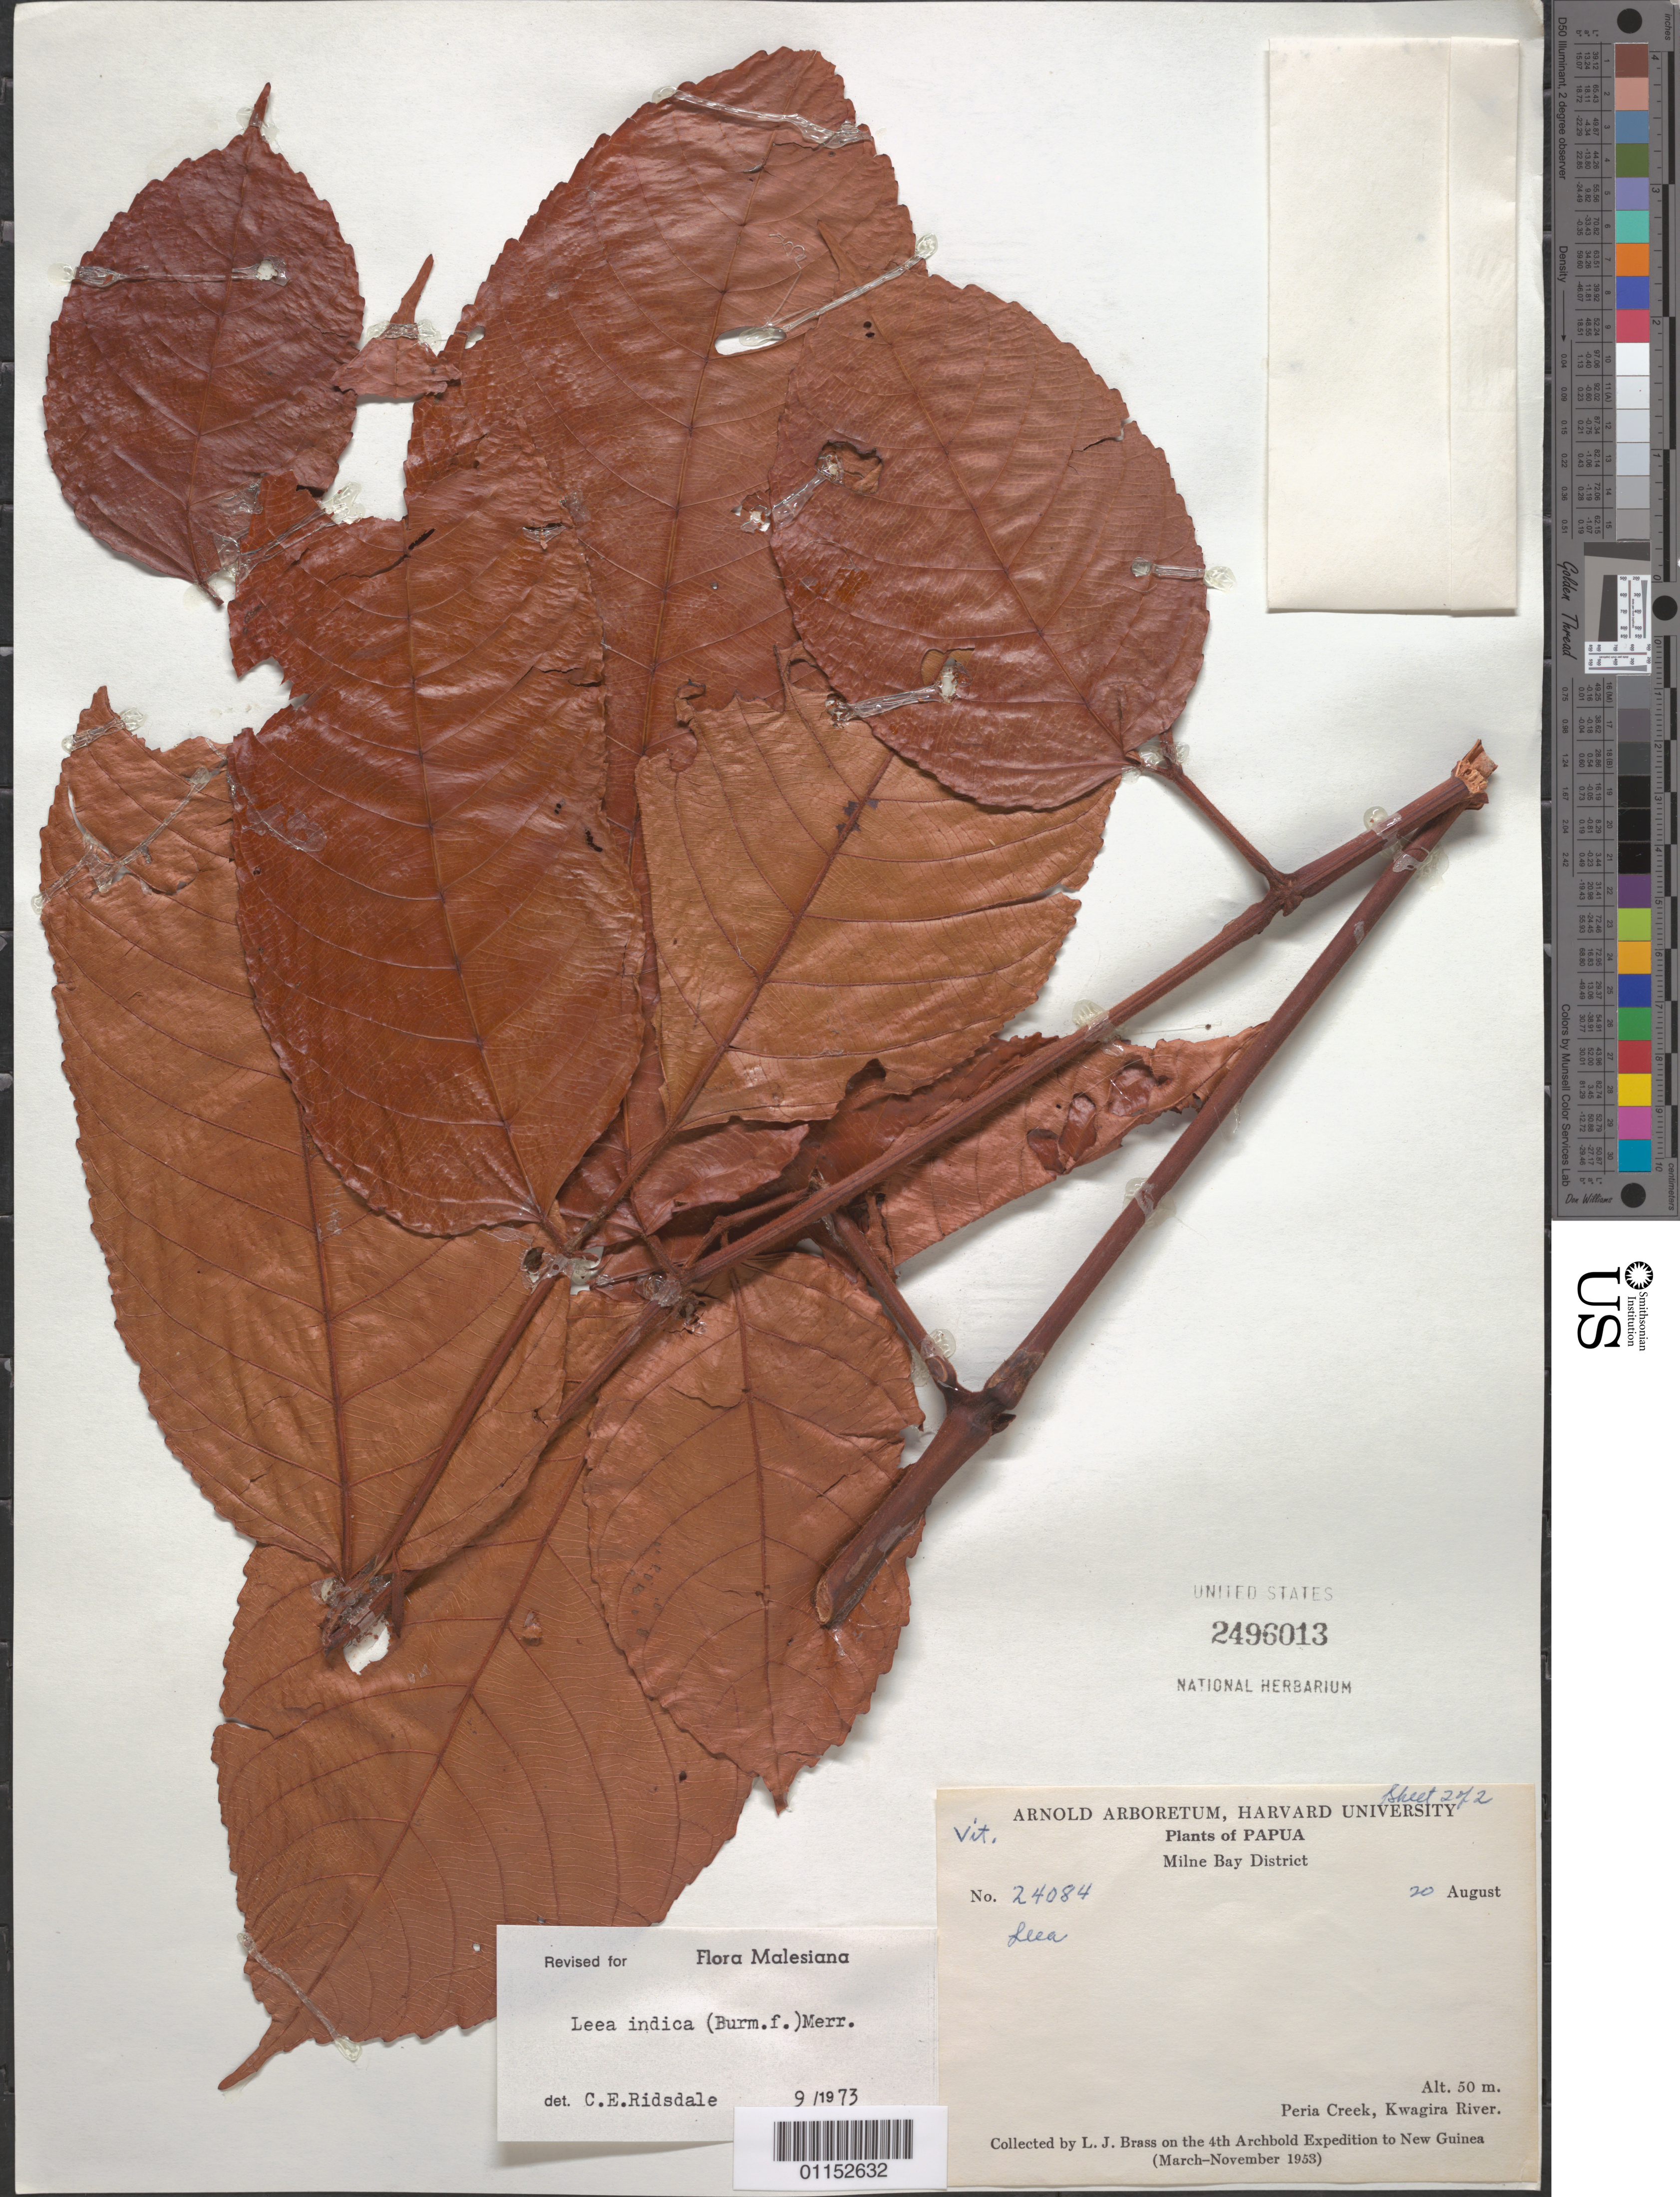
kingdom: Plantae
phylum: Tracheophyta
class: Magnoliopsida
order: Vitales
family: Vitaceae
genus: Leea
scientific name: Leea indica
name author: (Burm. f.) Merr.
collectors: L. J. Brass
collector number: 24084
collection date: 1953-08-20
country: Papua New Guinea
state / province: Papua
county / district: Milne Bay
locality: Peria Creek, Kwagira River.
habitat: Sparsely branched tree. Common. Bank of stream in rain forest.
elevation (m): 50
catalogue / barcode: US 2496013